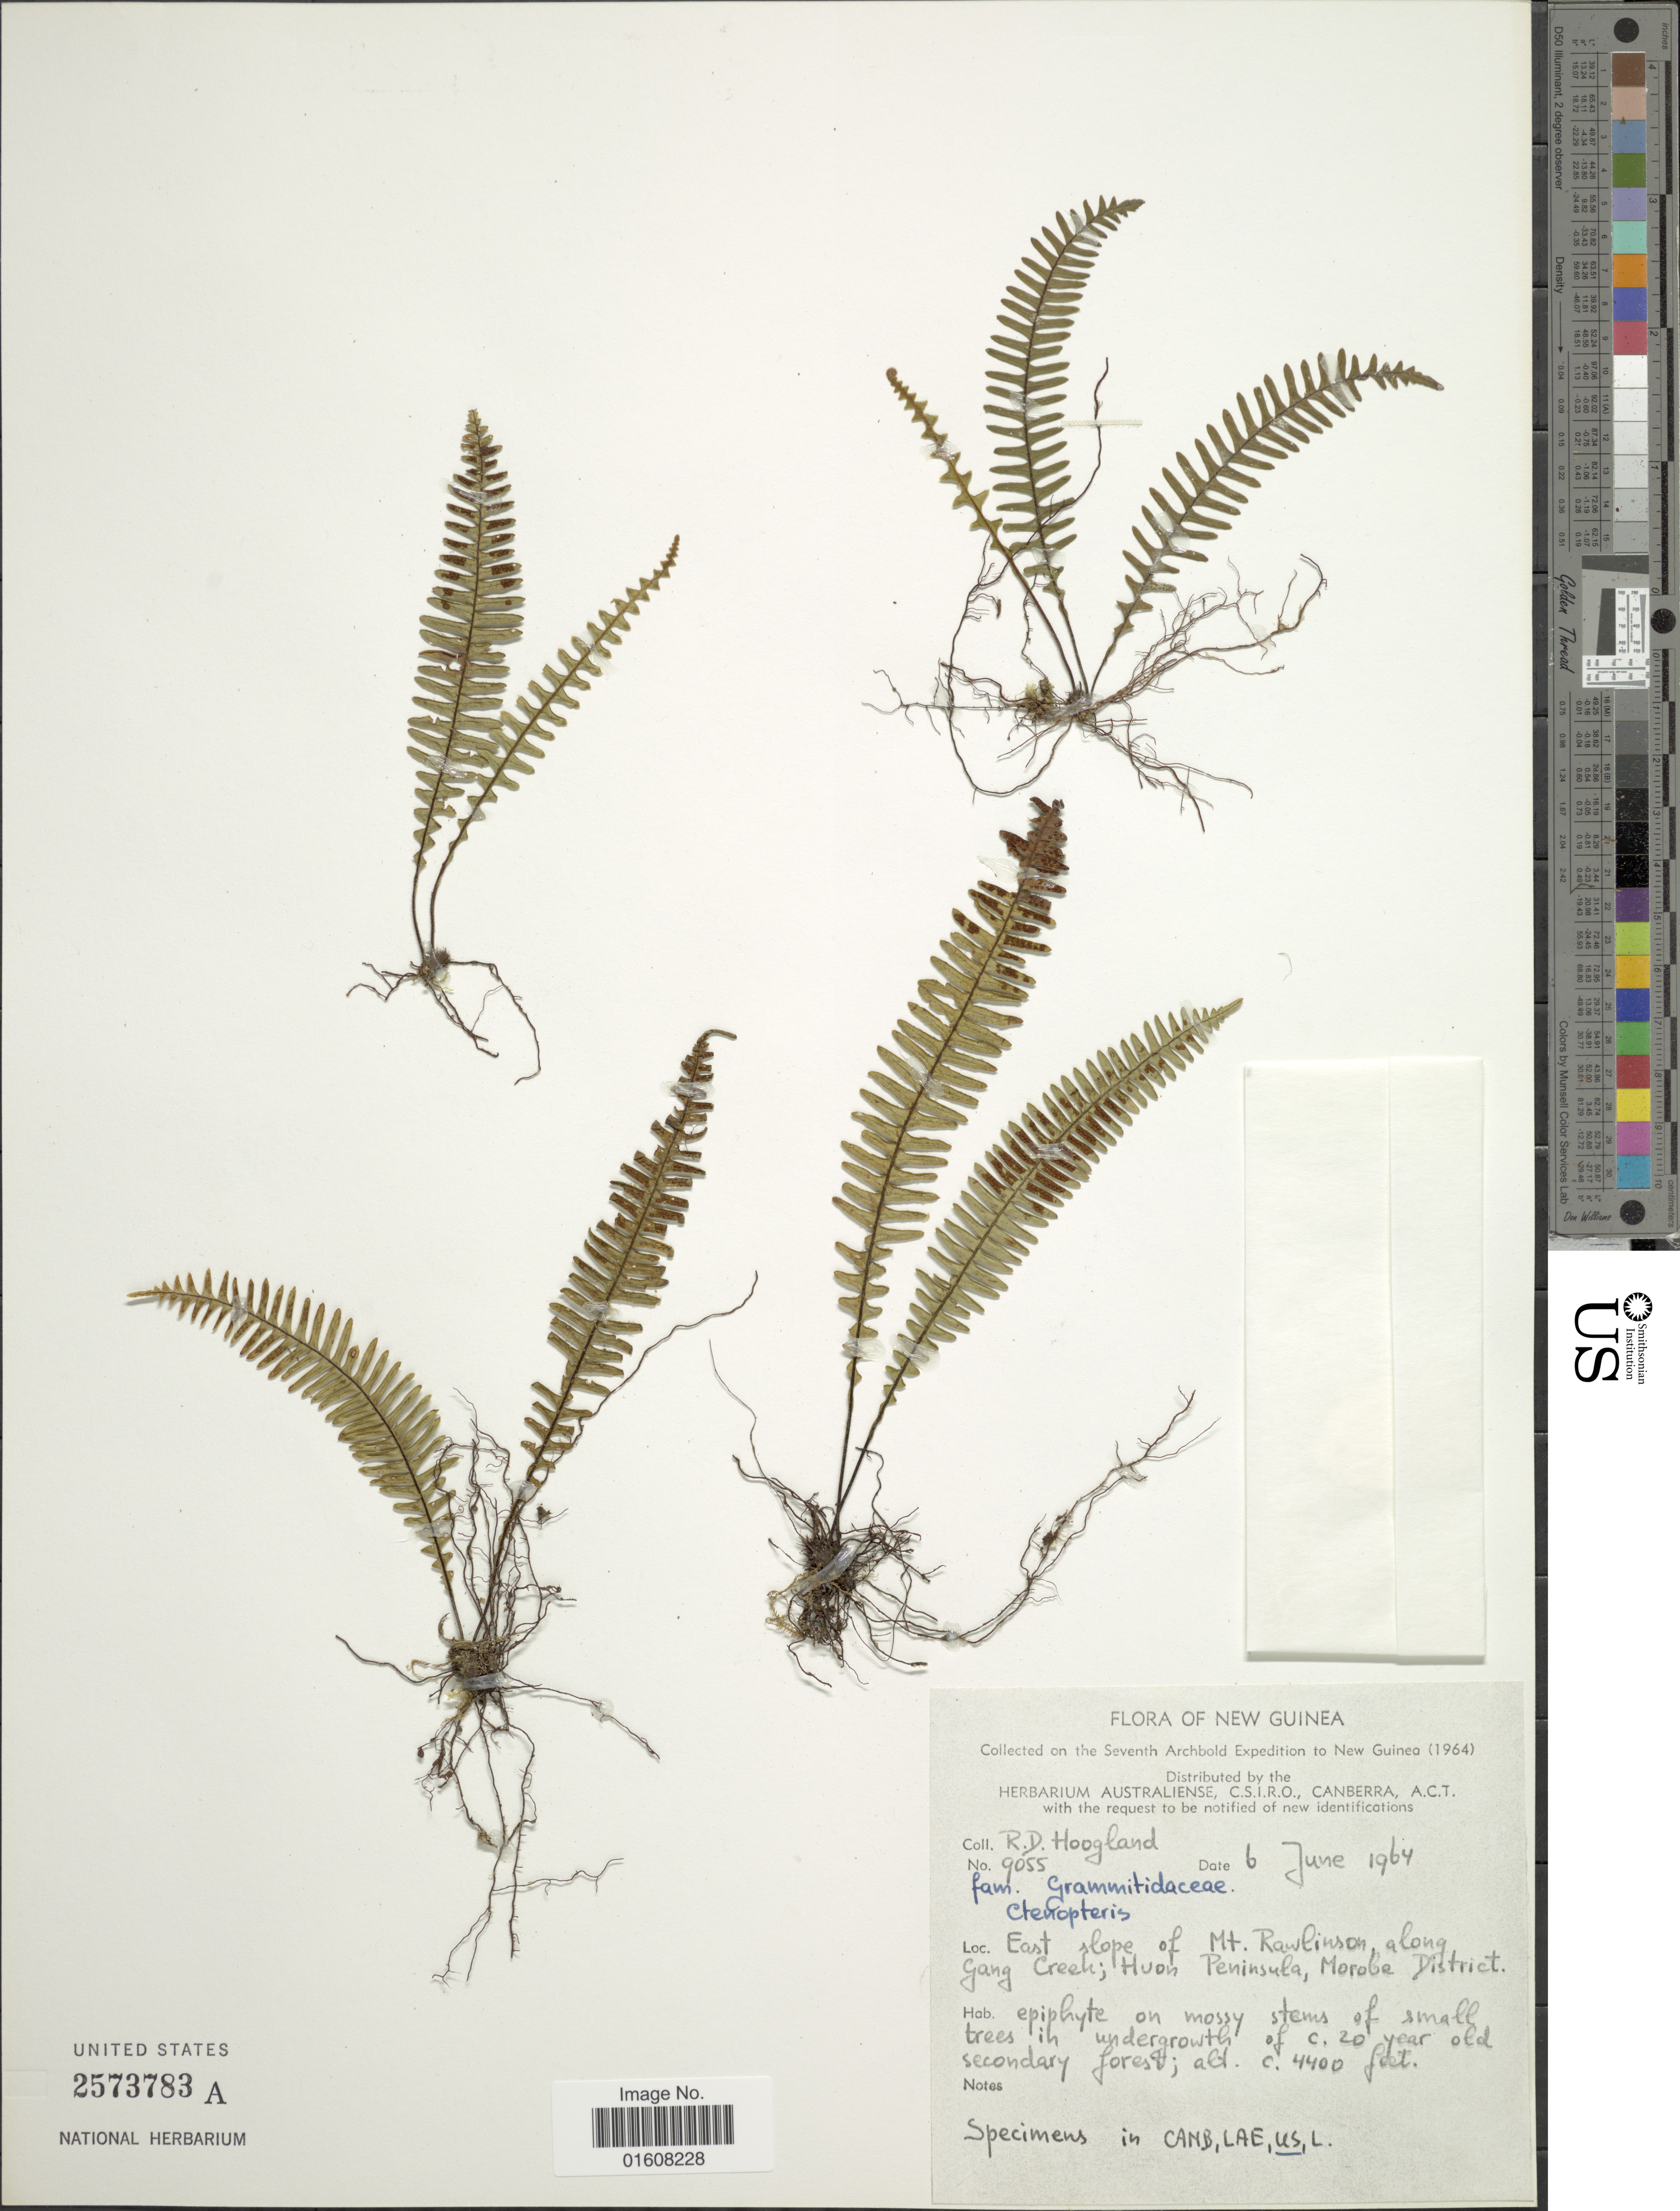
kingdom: Plantae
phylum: Tracheophyta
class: Polypodiopsida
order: Polypodiales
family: Polypodiaceae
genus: Grammitis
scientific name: Grammitis sp.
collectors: R. D. Hoogland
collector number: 9055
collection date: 1964-06-06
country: Papua New Guinea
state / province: Morobe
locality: New Guinea. East slope of Mt. Rawlinson, along Gang Creek; Huon Peninsula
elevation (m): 1341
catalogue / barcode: US 2573783A